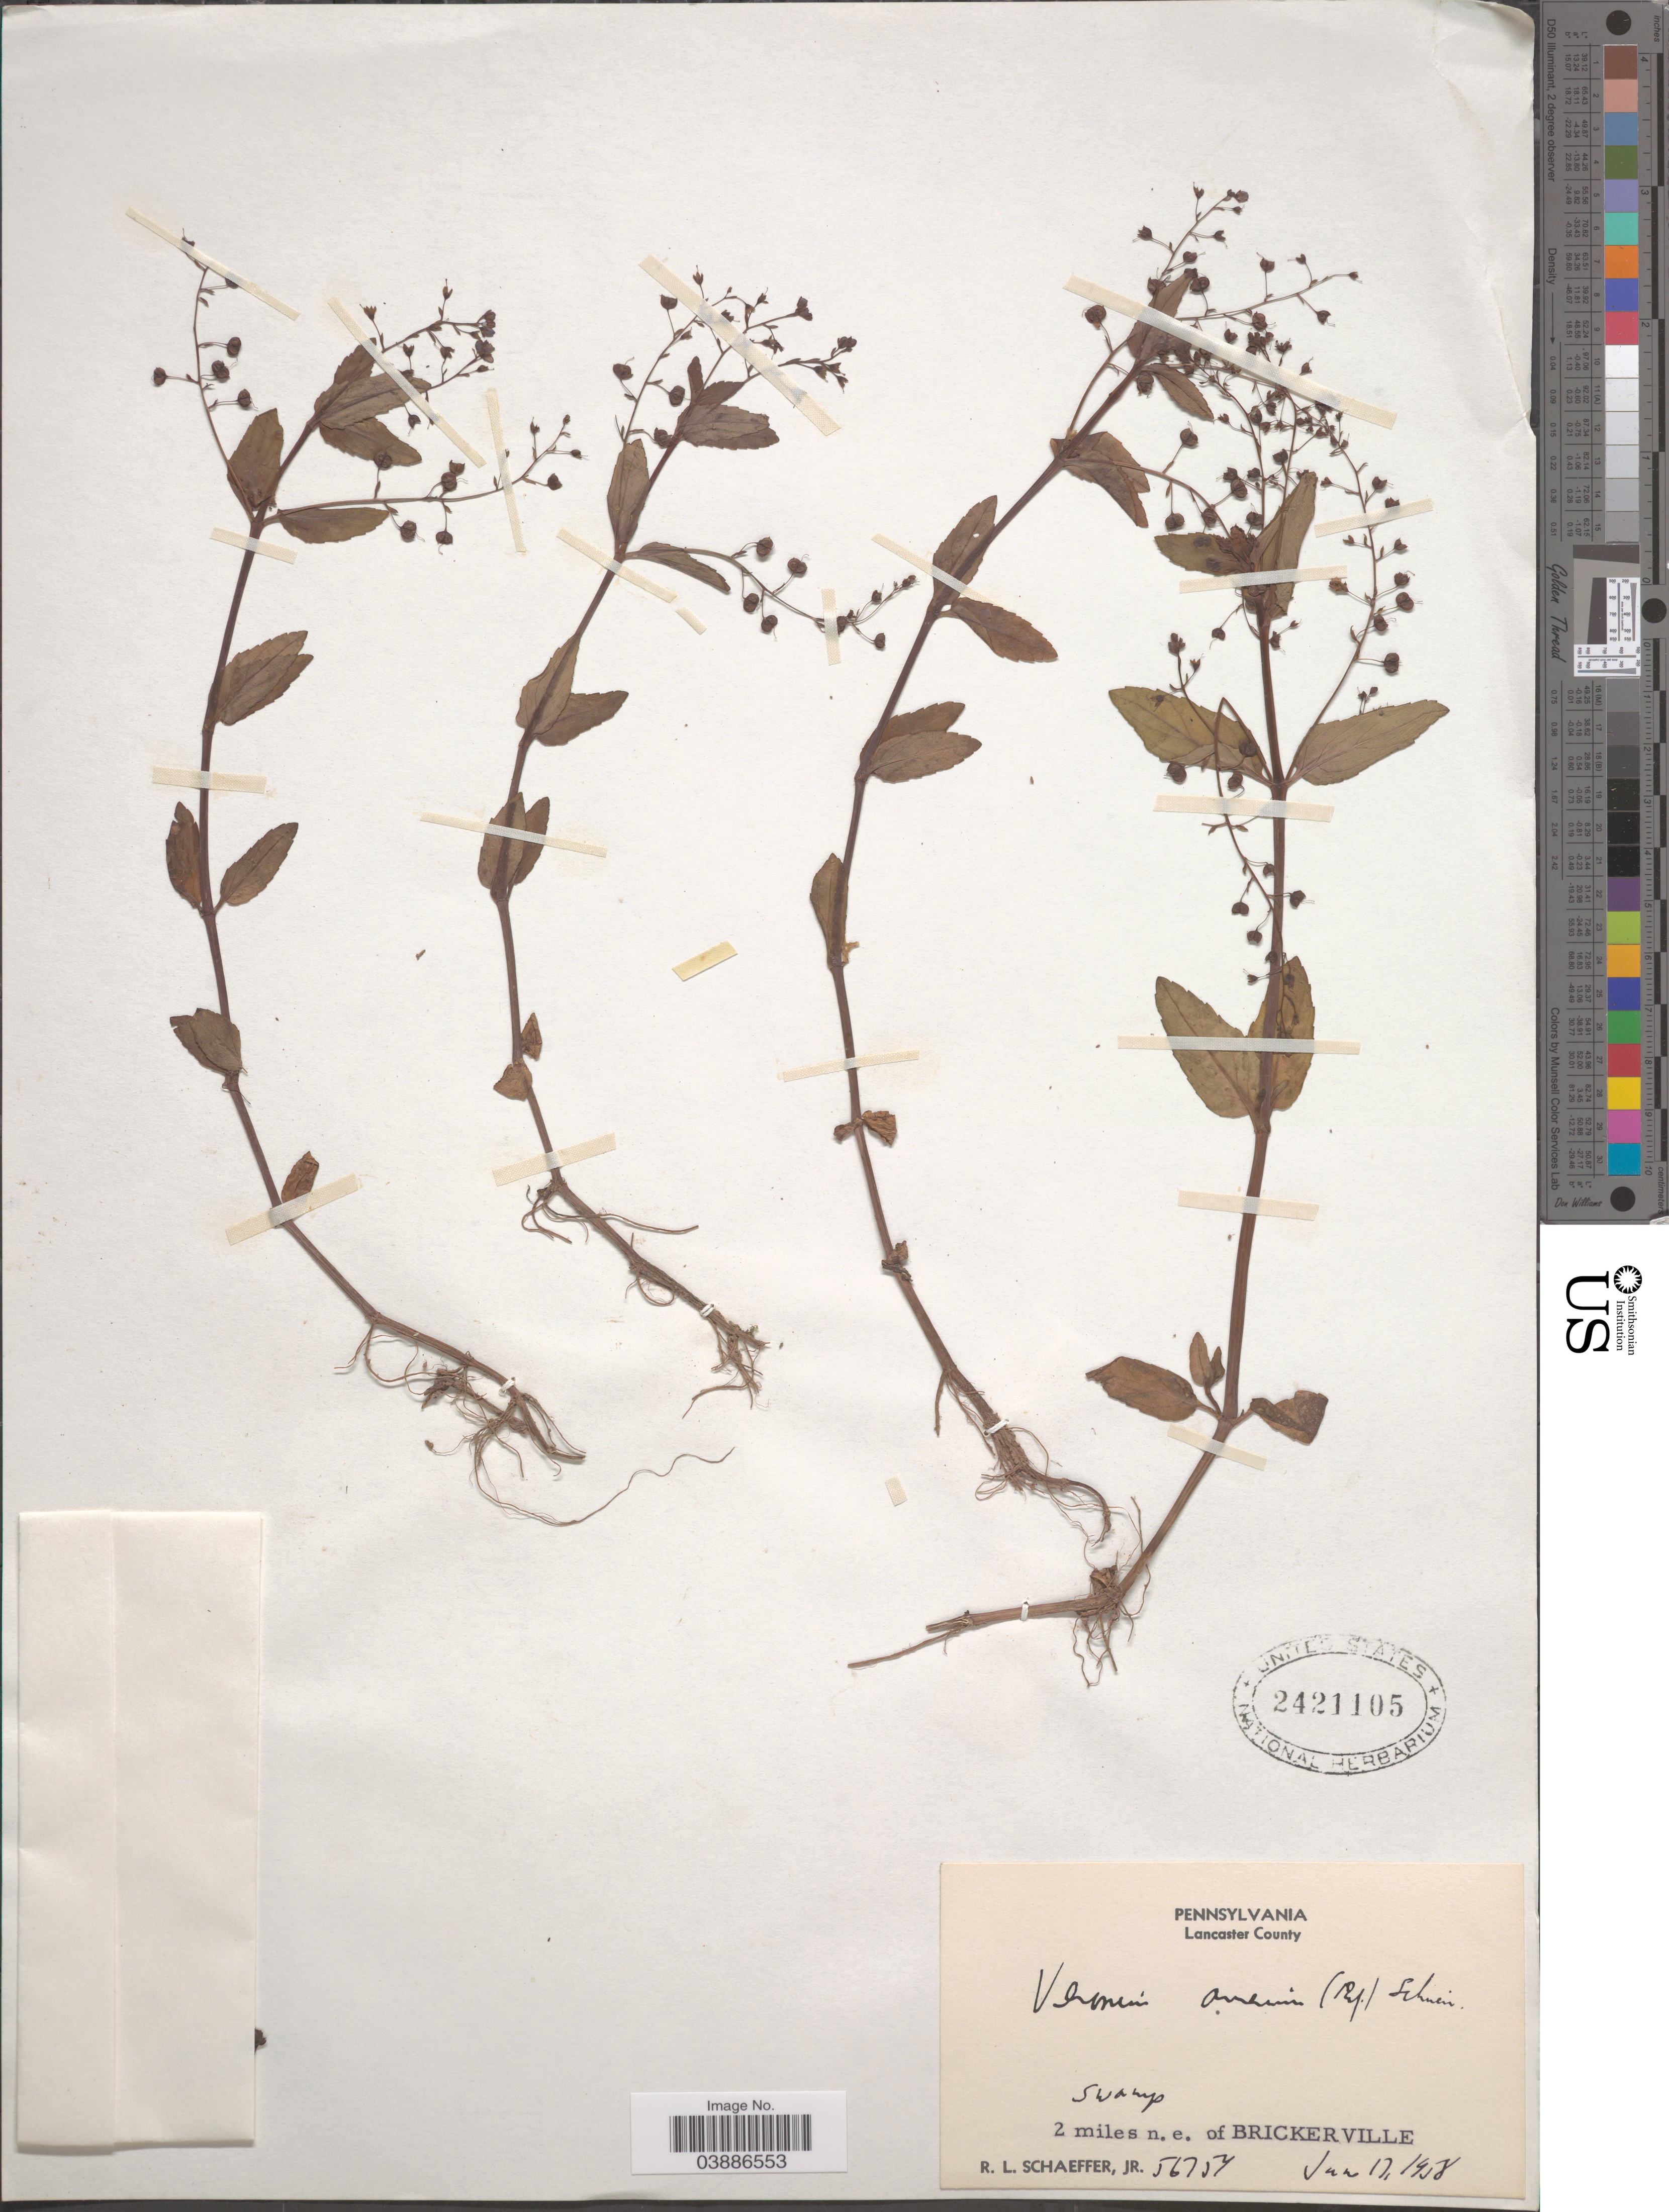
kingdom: Plantae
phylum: Tracheophyta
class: Magnoliopsida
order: Lamiales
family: Plantaginaceae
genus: Veronica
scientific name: Veronica americana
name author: Schwein. ex Benth.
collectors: R. L. Schaeffer Jr.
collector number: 56754*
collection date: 1938-06-17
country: United States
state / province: Pennsylvania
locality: Lancaster County. 2 miles n. e. of Brickerville.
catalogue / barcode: US 2421105